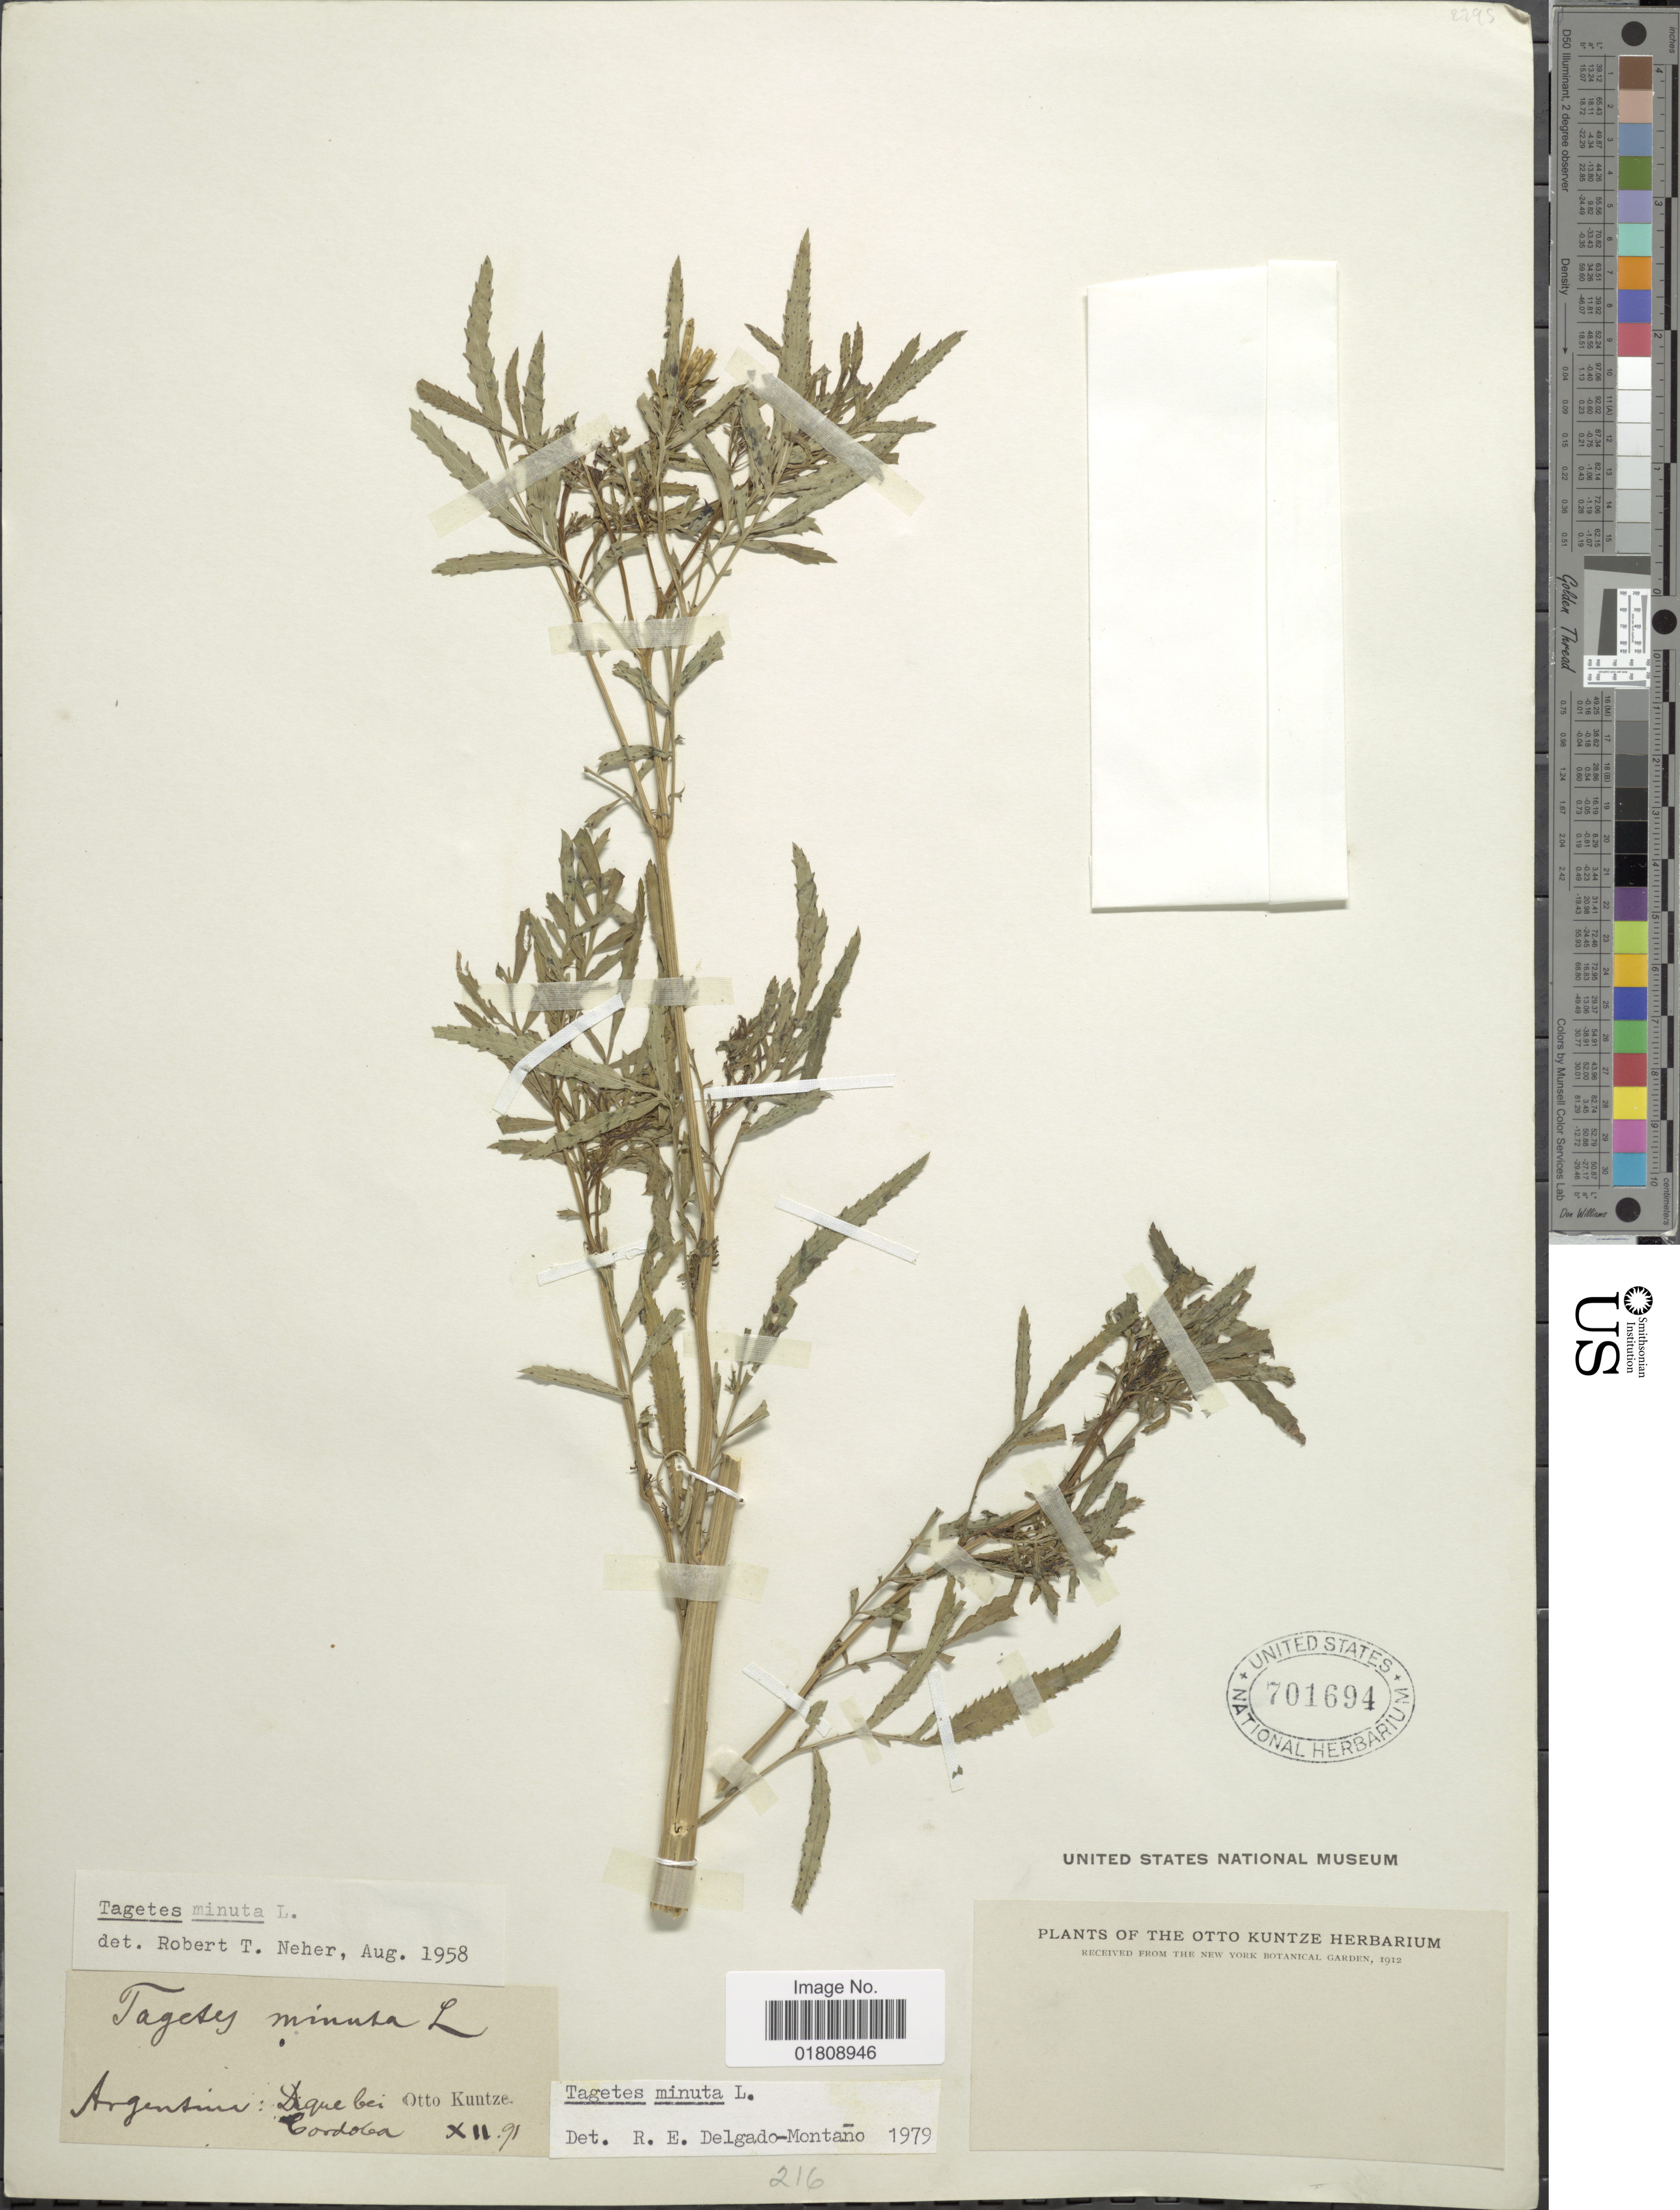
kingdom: Plantae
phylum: Tracheophyta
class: Magnoliopsida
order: Asterales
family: Asteraceae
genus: Tagetes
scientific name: Tagetes minuta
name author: L.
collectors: C.E.O. Kuntze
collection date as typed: Transcribed d/m/y: /12/91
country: Argentina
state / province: Cordoba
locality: Dique bei Cordoba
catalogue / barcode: US 701694